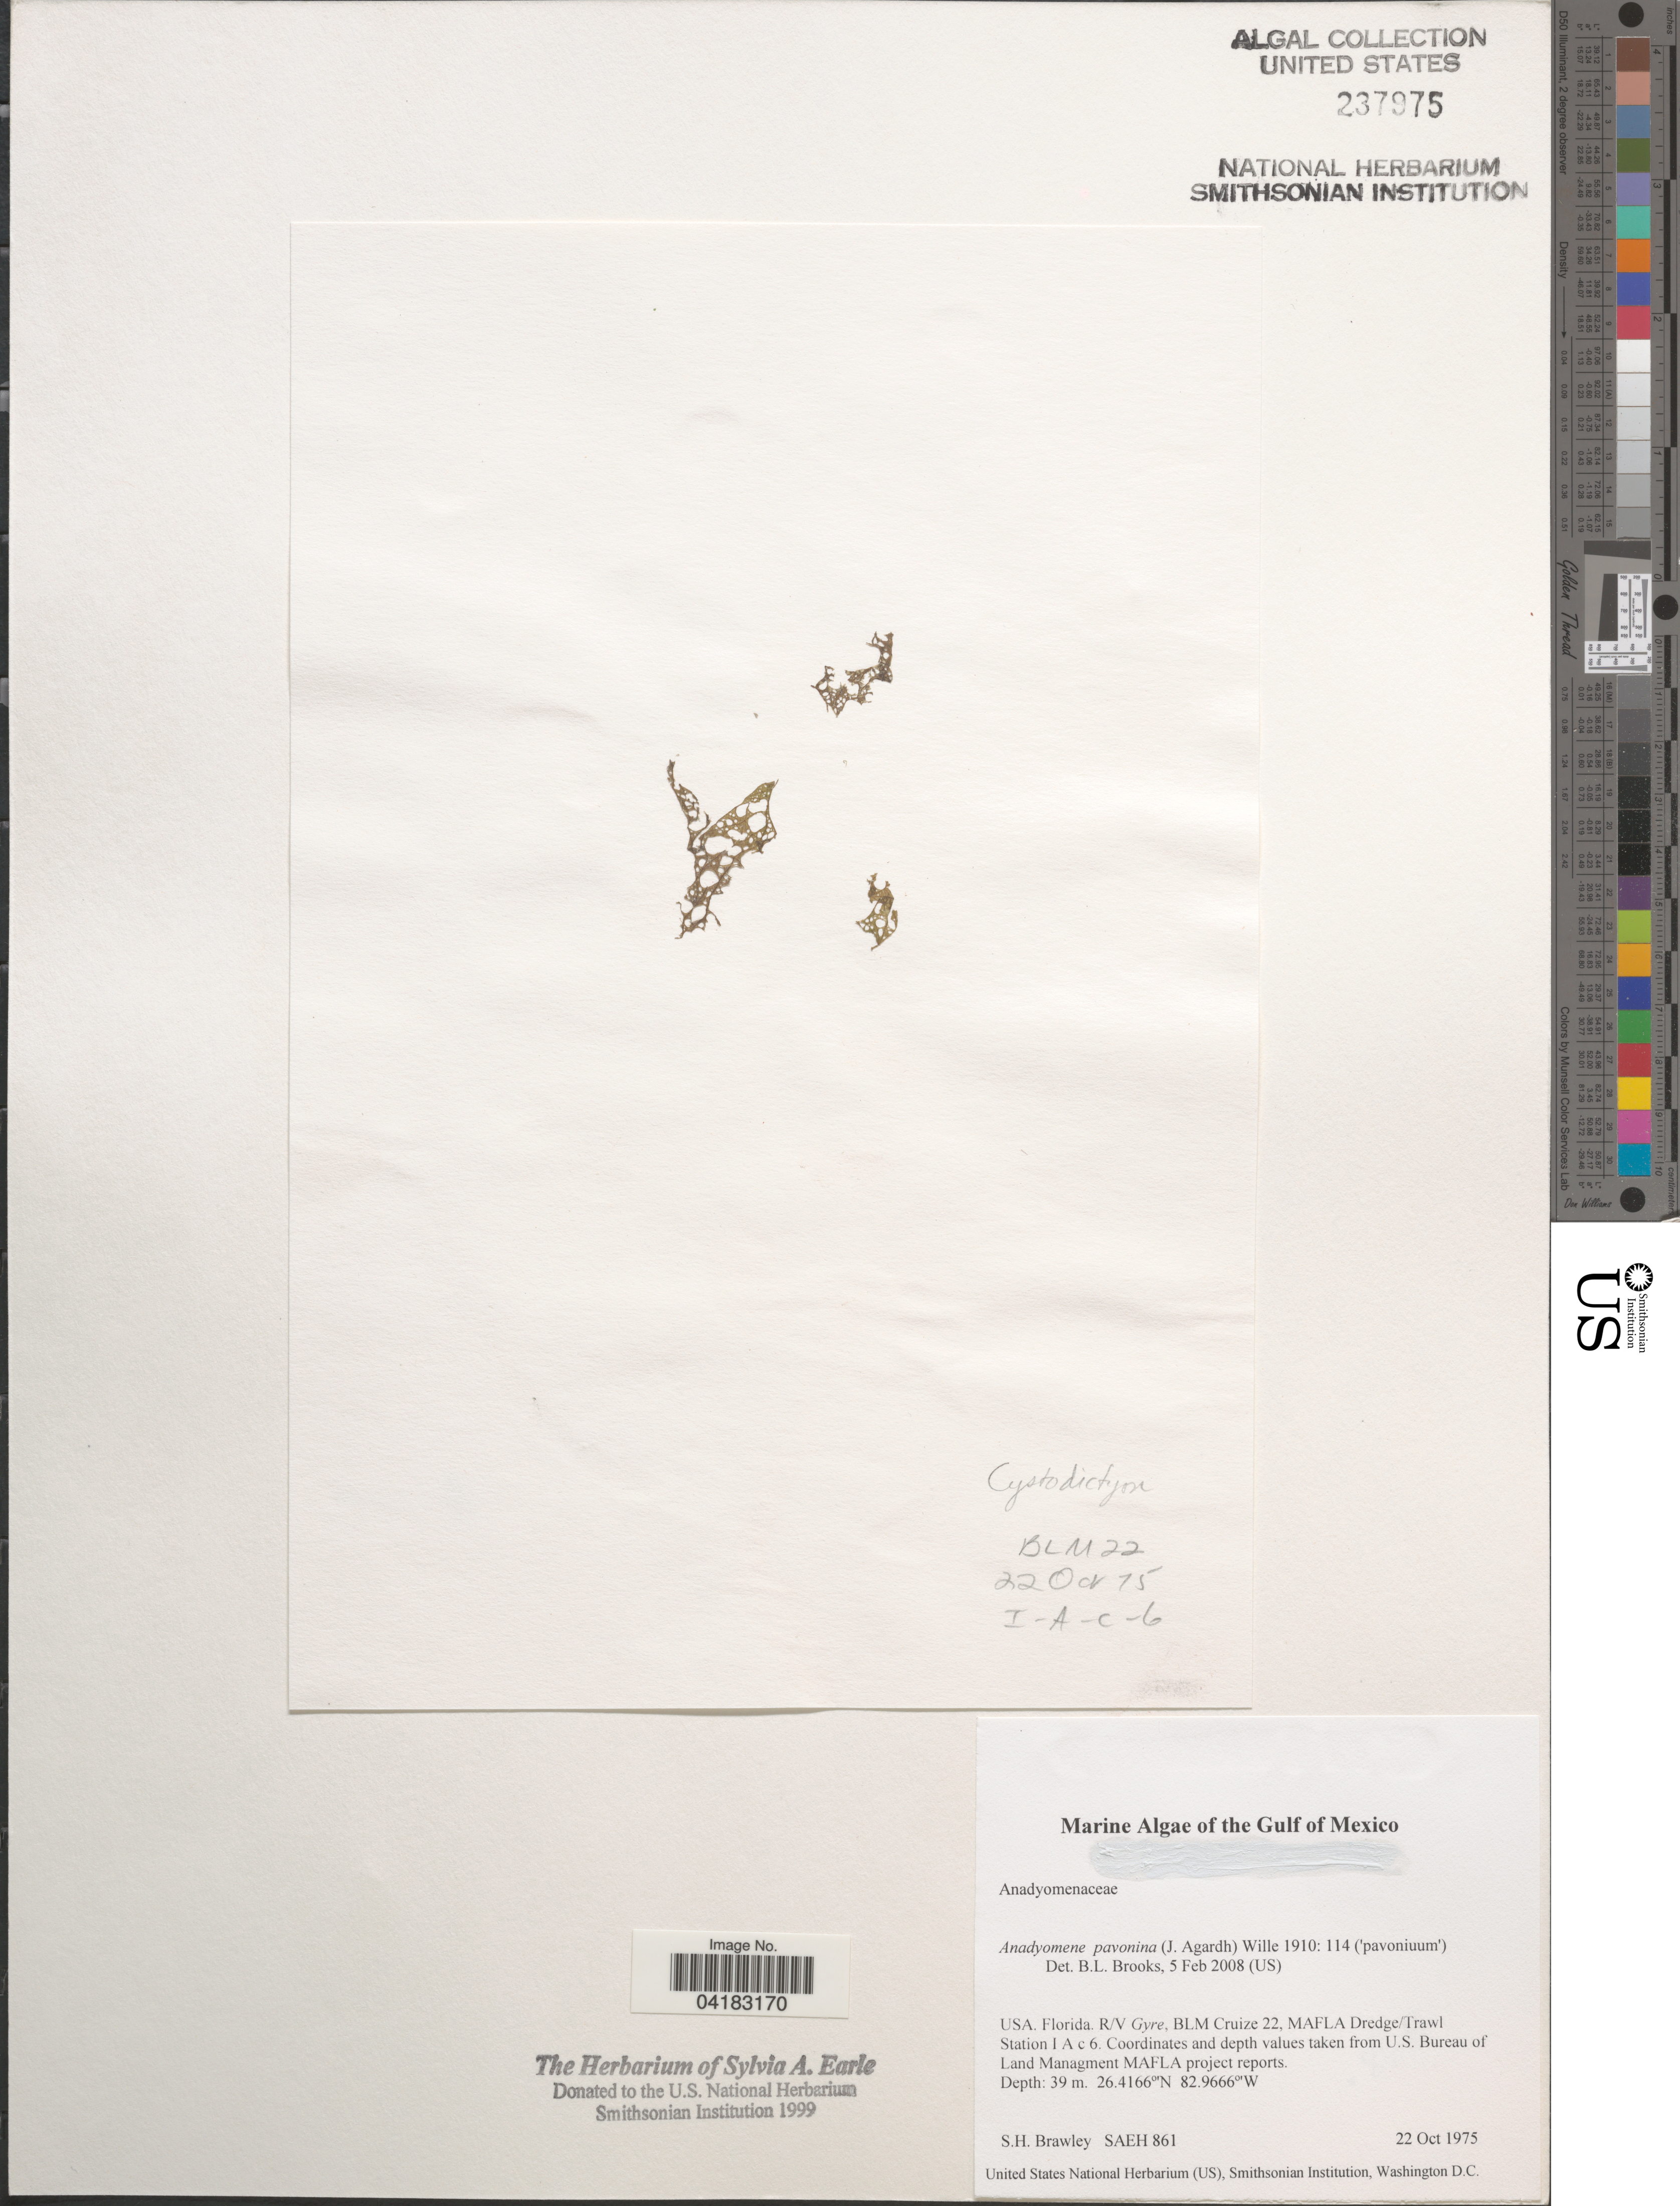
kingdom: Plantae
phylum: Chlorophyta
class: Ulvophyceae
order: Cladophorales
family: Anadyomenaceae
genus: Anadyomene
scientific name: Anadyomene pavonina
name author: (J. Agardh) J. Wille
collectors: S. Brawley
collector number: SAEH861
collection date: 1975-10-22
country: United States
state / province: Florida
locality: Gulf of Mexico. R/V Gyre, BLM Cruize 22, MAFLA Dredge/Trawl Station I A c 6.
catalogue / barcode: US 237975